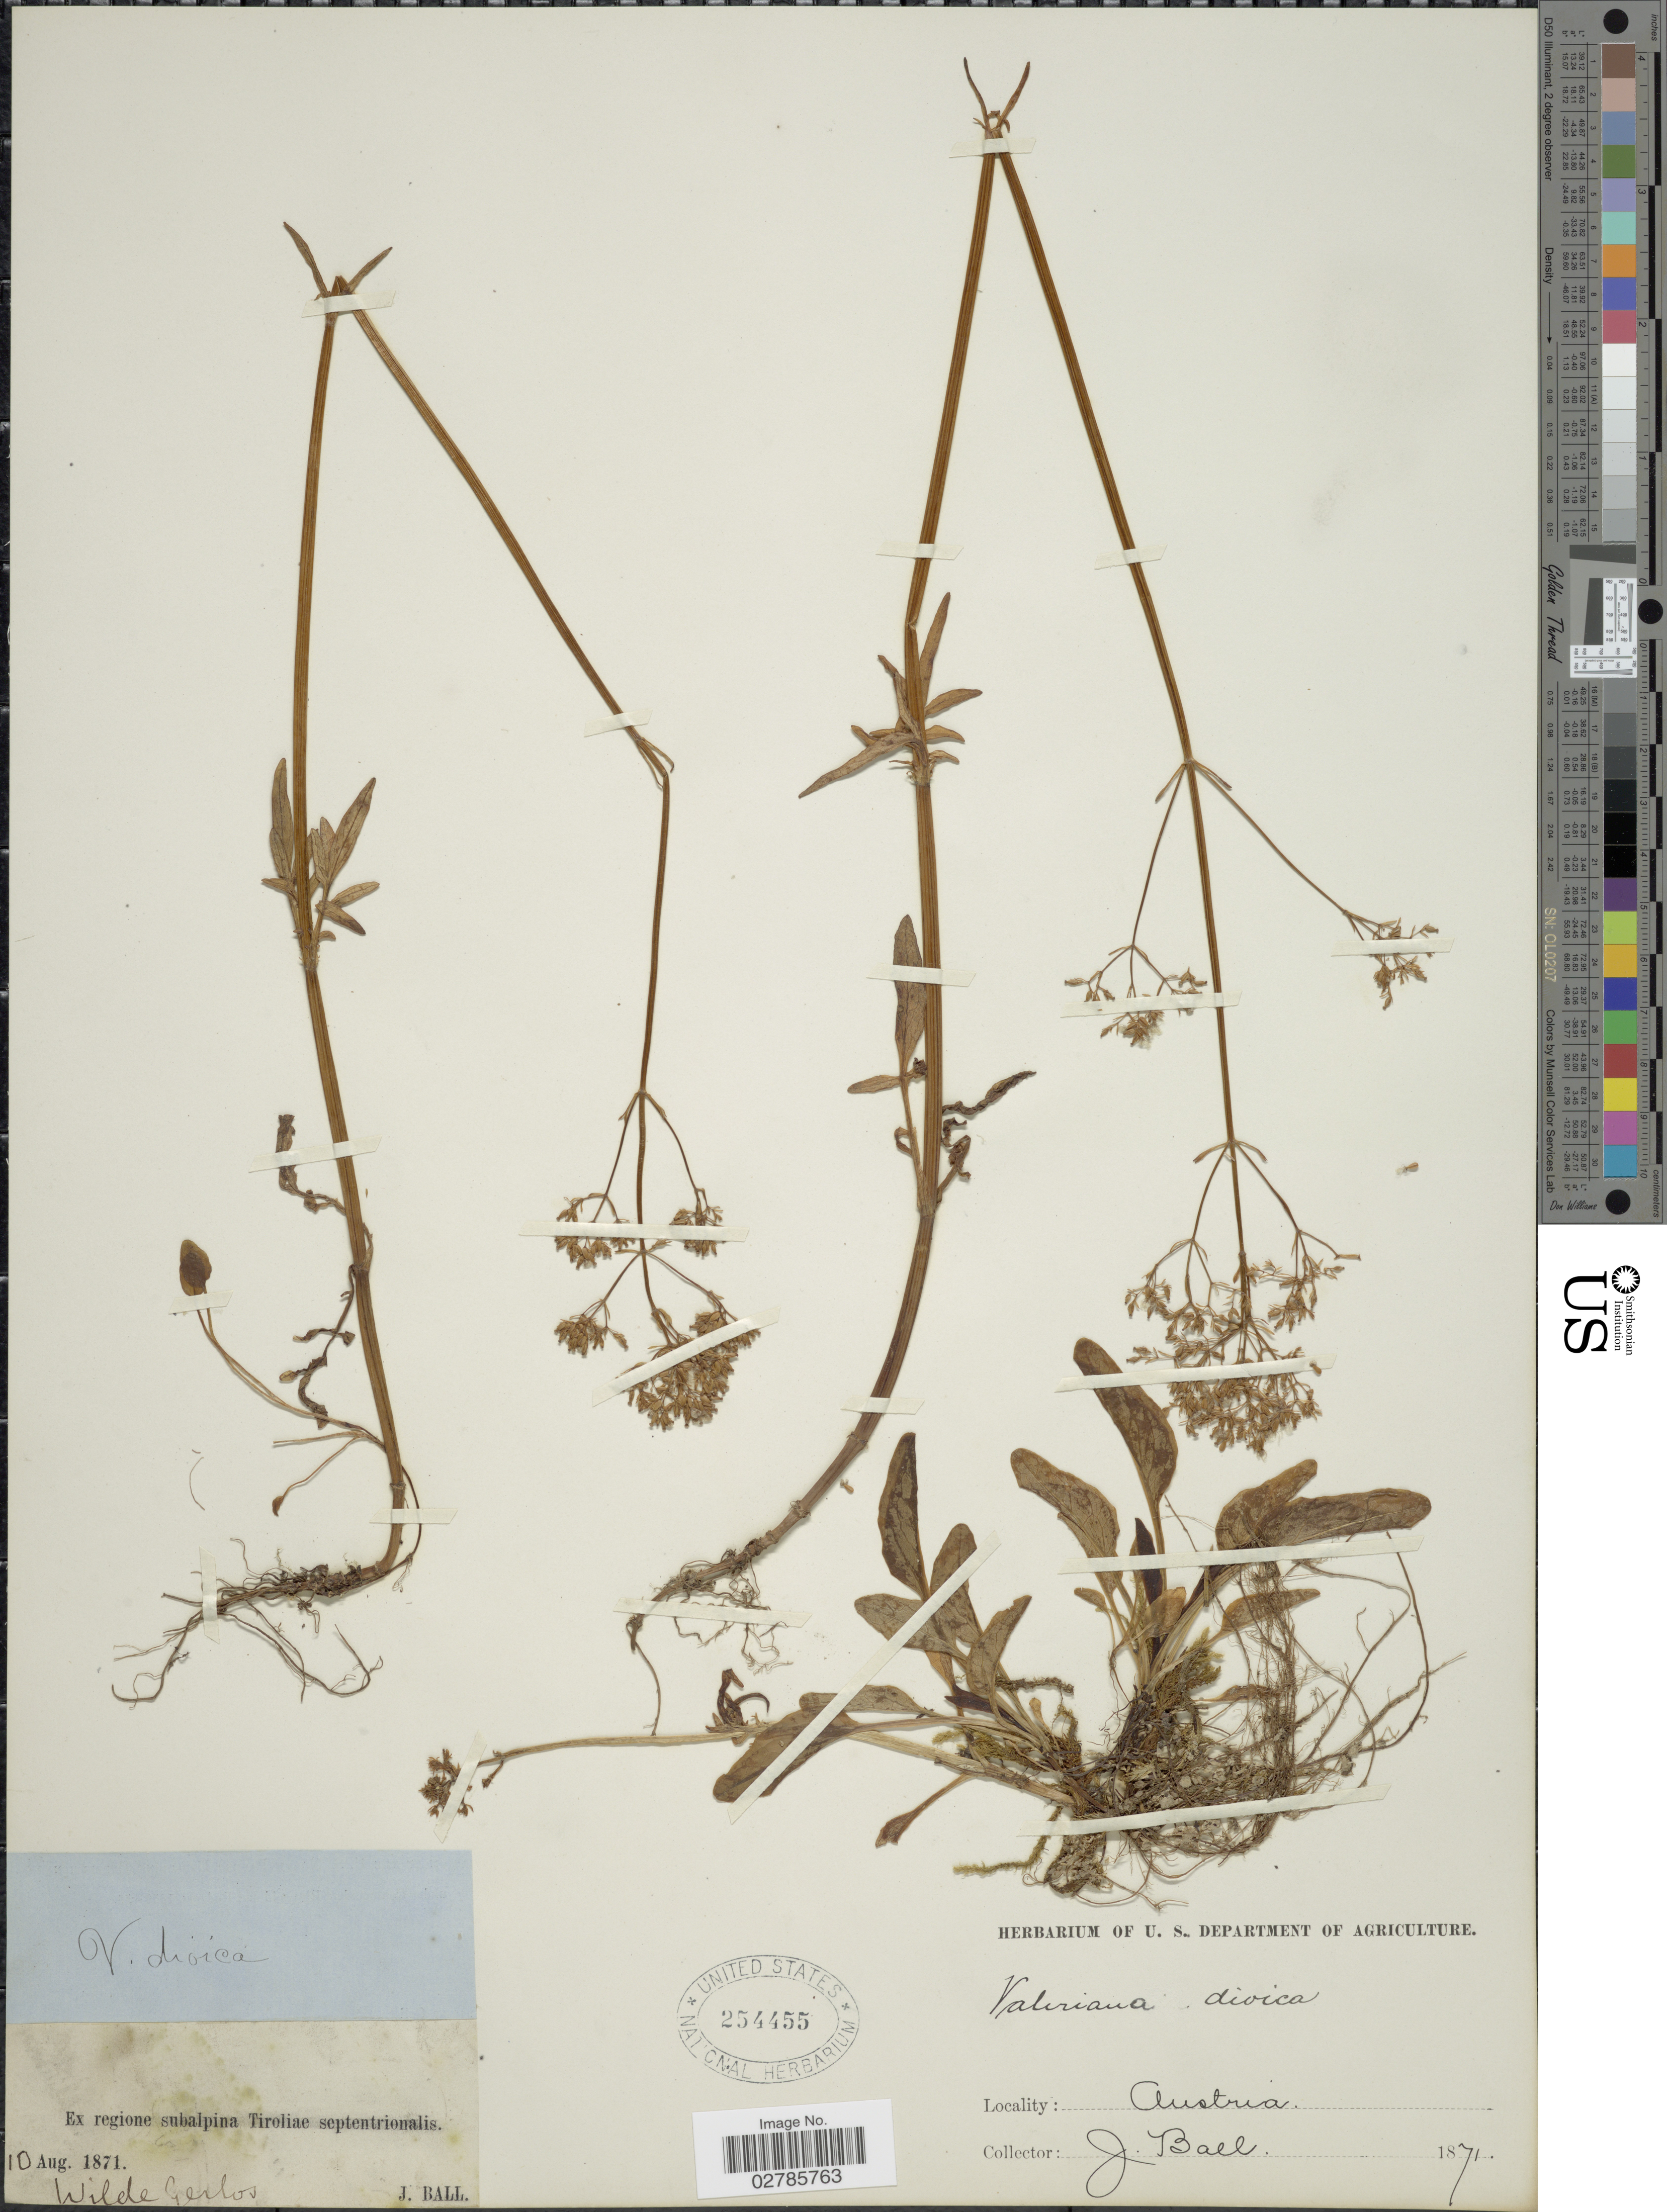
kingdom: Plantae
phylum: Tracheophyta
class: Magnoliopsida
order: Dipsacales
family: Caprifoliaceae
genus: Valeriana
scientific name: Valeriana dioica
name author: L.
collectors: J. Ball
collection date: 1871-08-10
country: Austria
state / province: Tirol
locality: In regione subalpina Tiroliae septentrionalis.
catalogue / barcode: US 254455